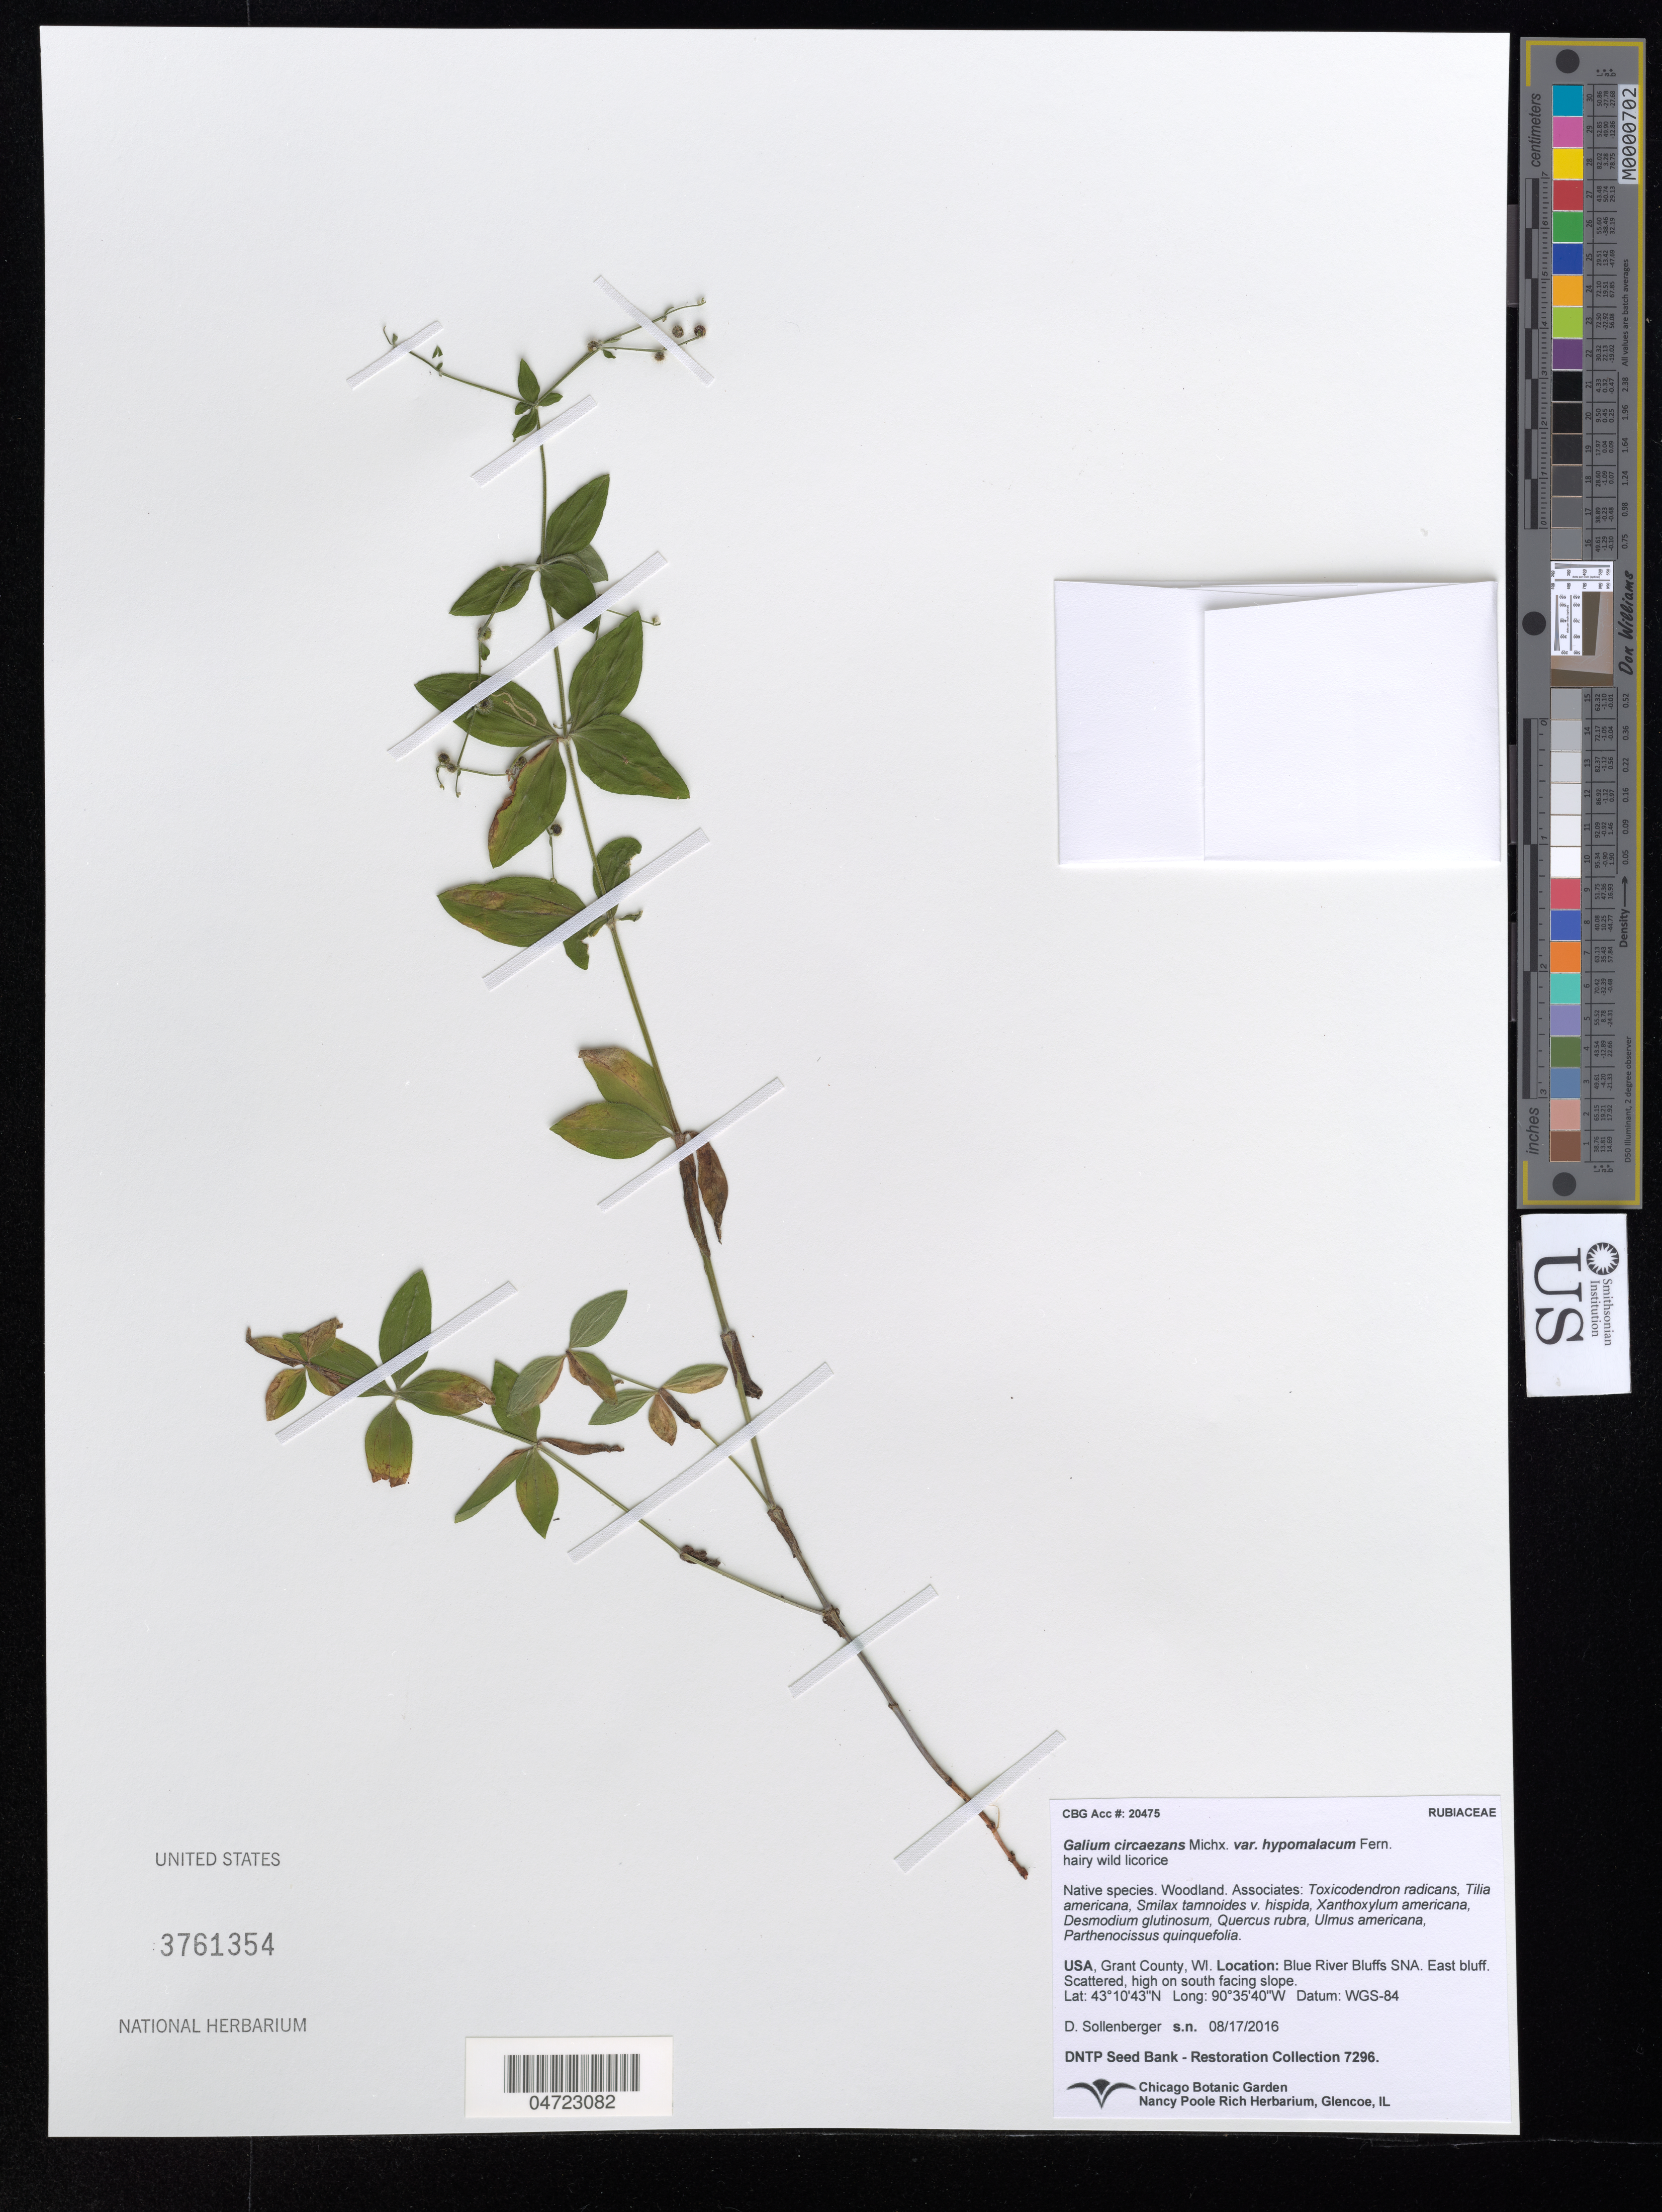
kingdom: Plantae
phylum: Tracheophyta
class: Magnoliopsida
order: Gentianales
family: Rubiaceae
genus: Galium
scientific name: Galium circaezans var. hypomalacum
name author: Fernald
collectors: D. Sollenberger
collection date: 2016-08-17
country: United States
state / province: Wisconsin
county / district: Grant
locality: Grant County. Blue River Bluffs SNA. East bluff. Scattered, high on south facing slope.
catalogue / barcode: US 3761354